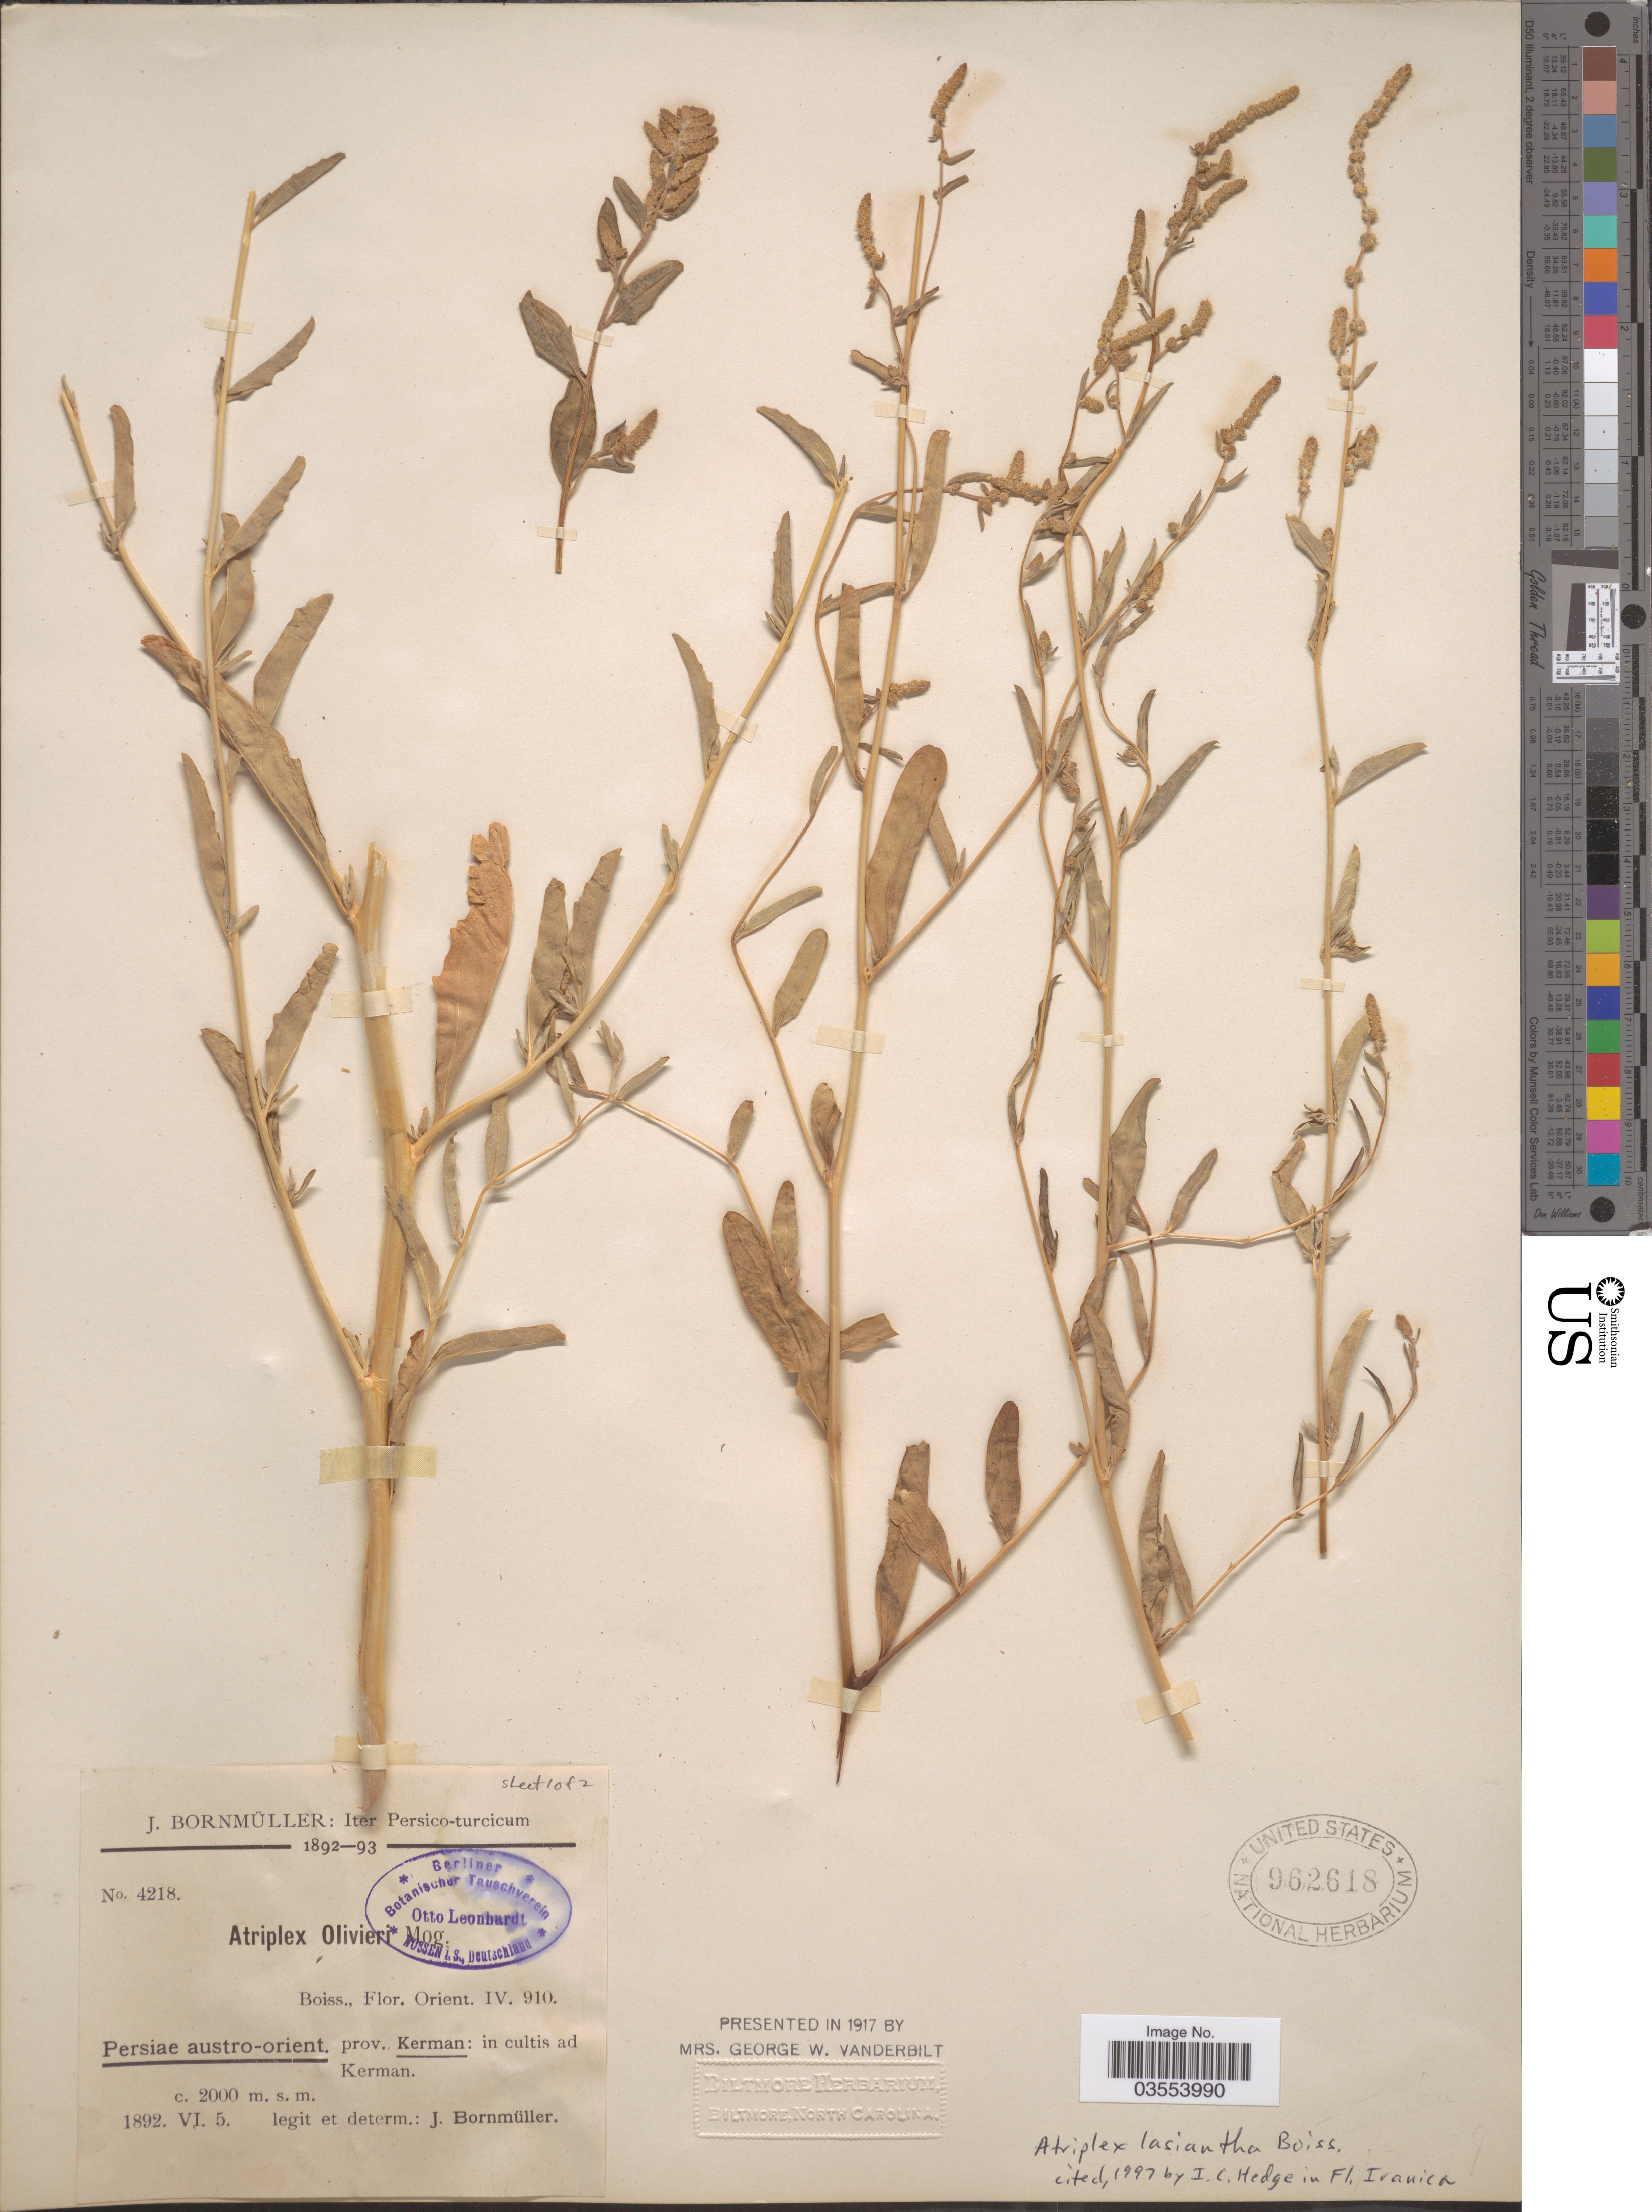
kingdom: Plantae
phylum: Tracheophyta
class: Magnoliopsida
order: Caryophyllales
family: Amaranthaceae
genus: Atriplex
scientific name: Atriplex lasiantha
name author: Boiss.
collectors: J. Bornmüller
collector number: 4218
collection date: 1892-06-05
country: Iran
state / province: Kerman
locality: Iter Persico-turcicum. Persiae austro-orient. In cultis ad Kerman.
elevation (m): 2000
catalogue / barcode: US 962618